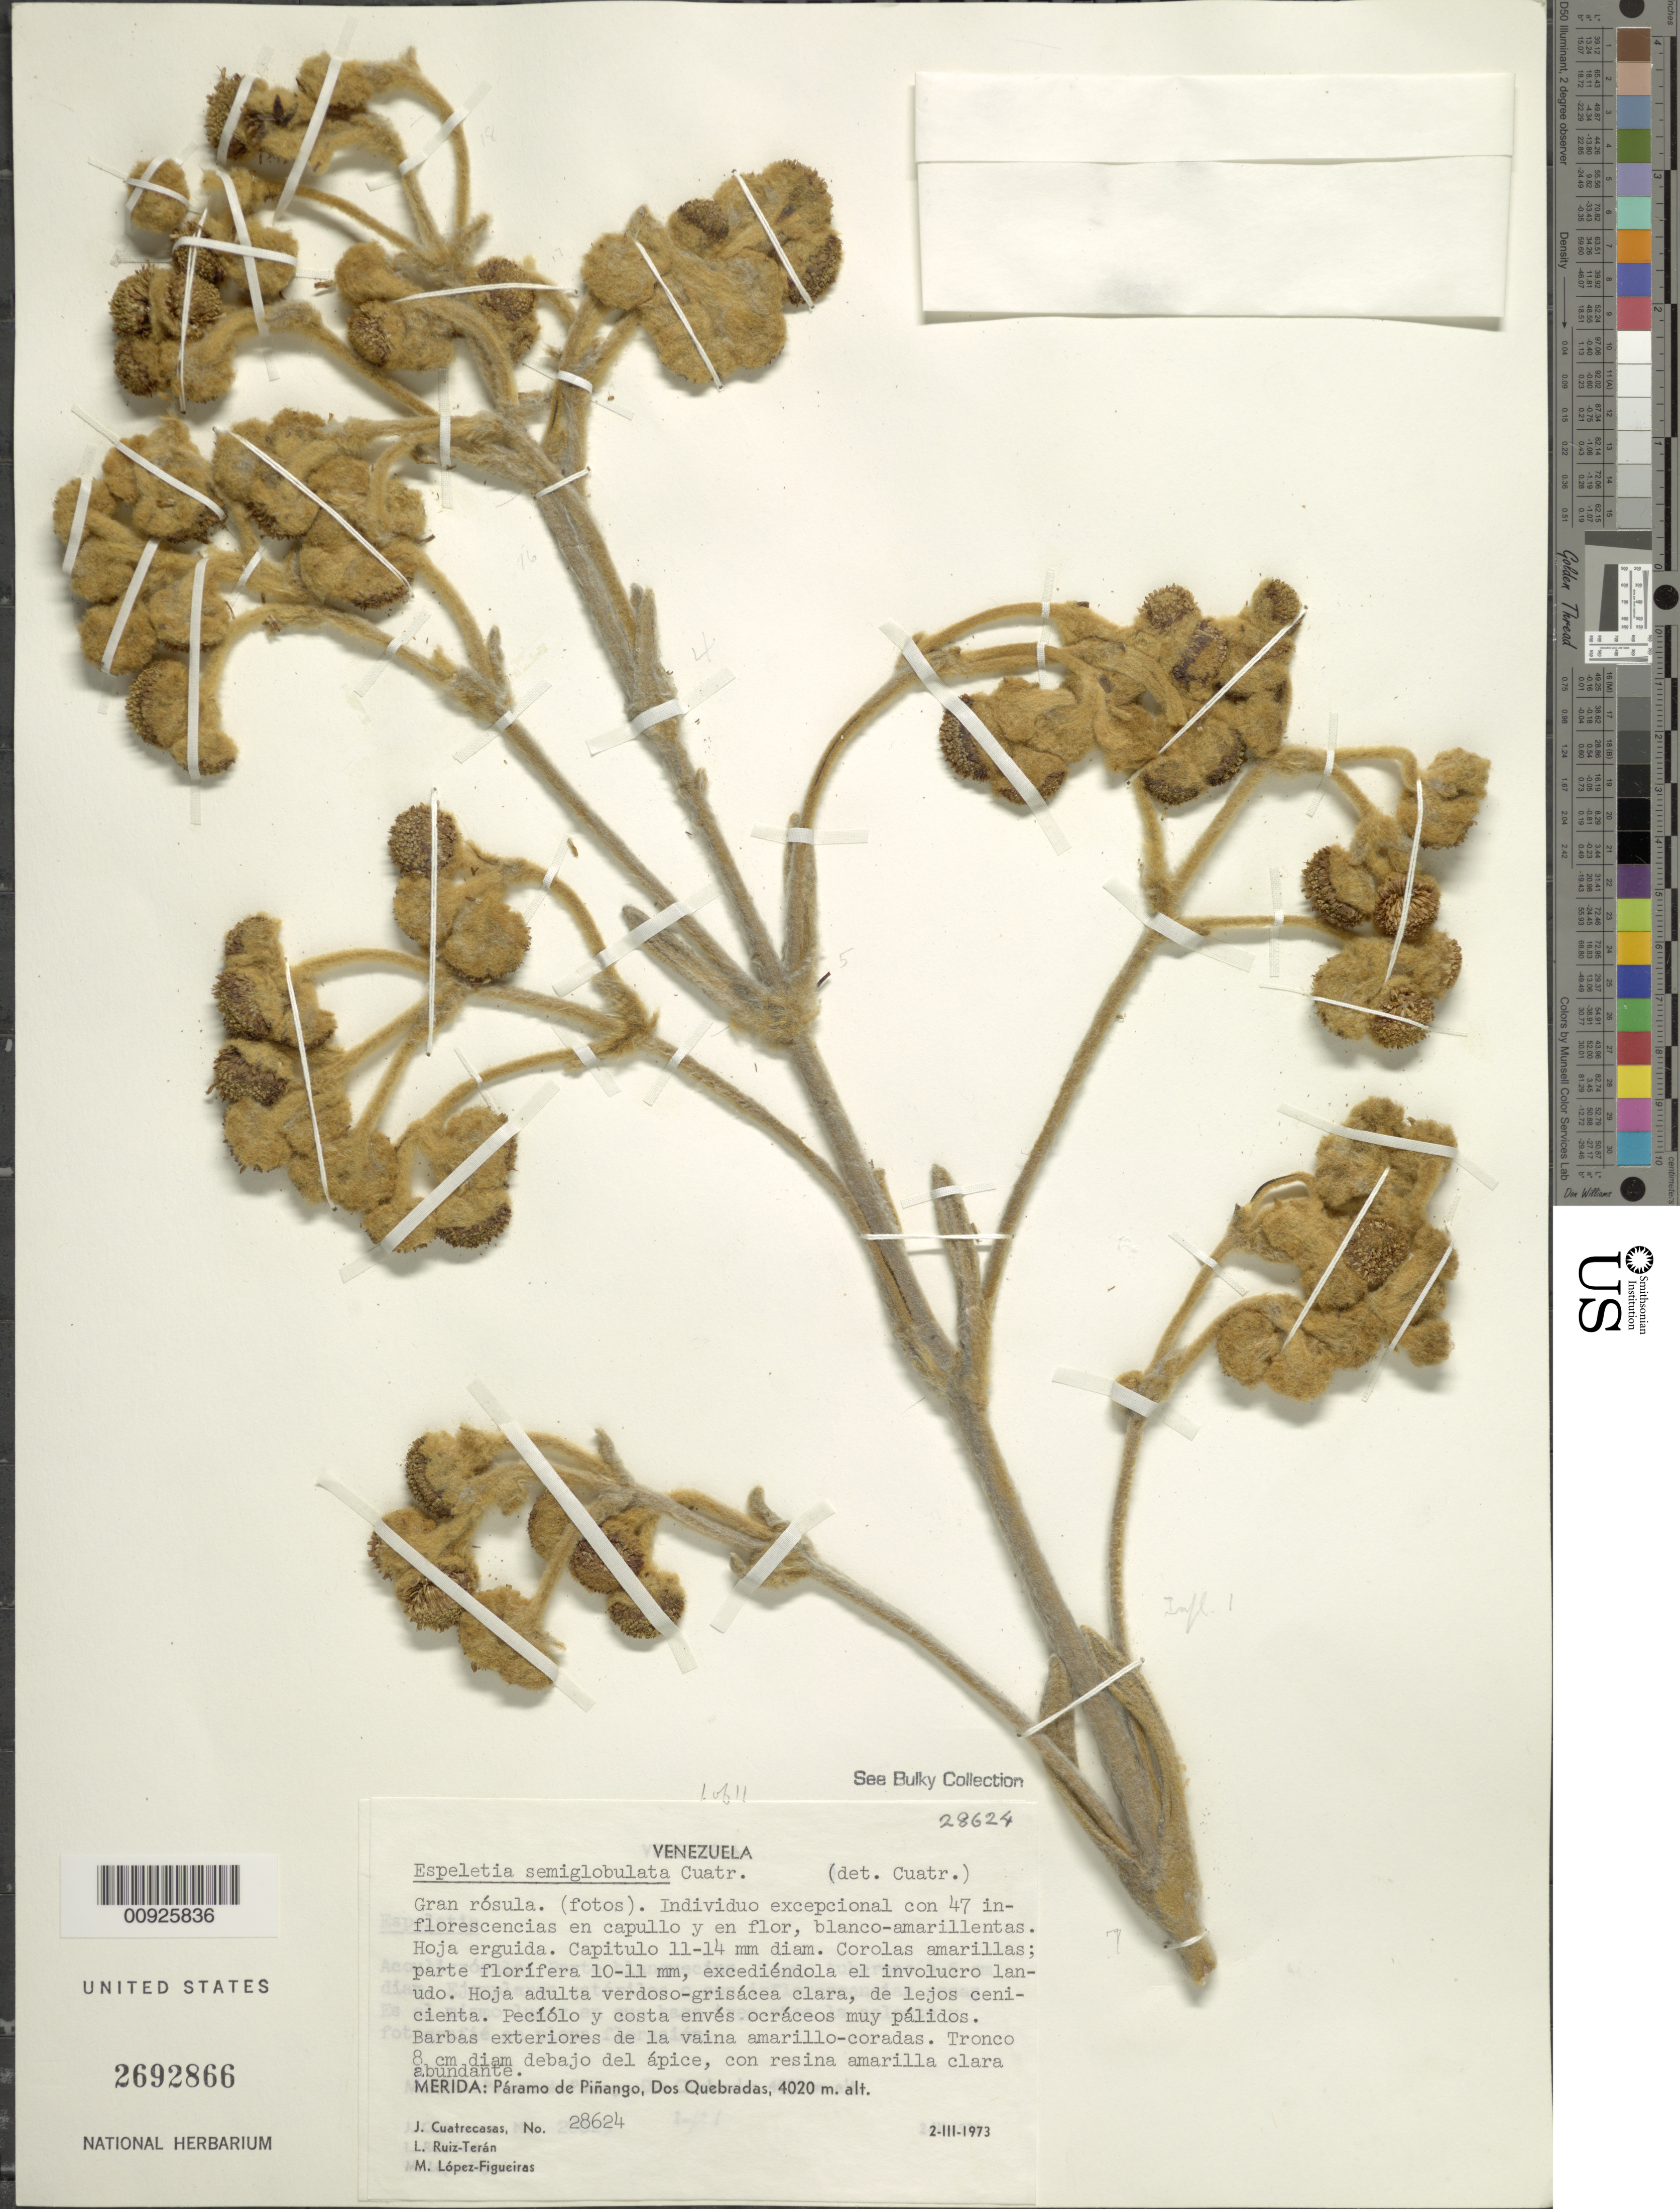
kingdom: Plantae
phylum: Tracheophyta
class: Magnoliopsida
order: Asterales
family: Asteraceae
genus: Espeletia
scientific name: Espeletia semiglobulata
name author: Cuatrec.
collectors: J. Cuatrecasas, L. E. Ruíz-Terán & M. López Figueiras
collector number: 28624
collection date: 1973-03-02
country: Venezuela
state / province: Mérida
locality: Páramo de Piñango. Páramo de Piñango, Dos Quebradas.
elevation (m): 4020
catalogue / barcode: US 2692866